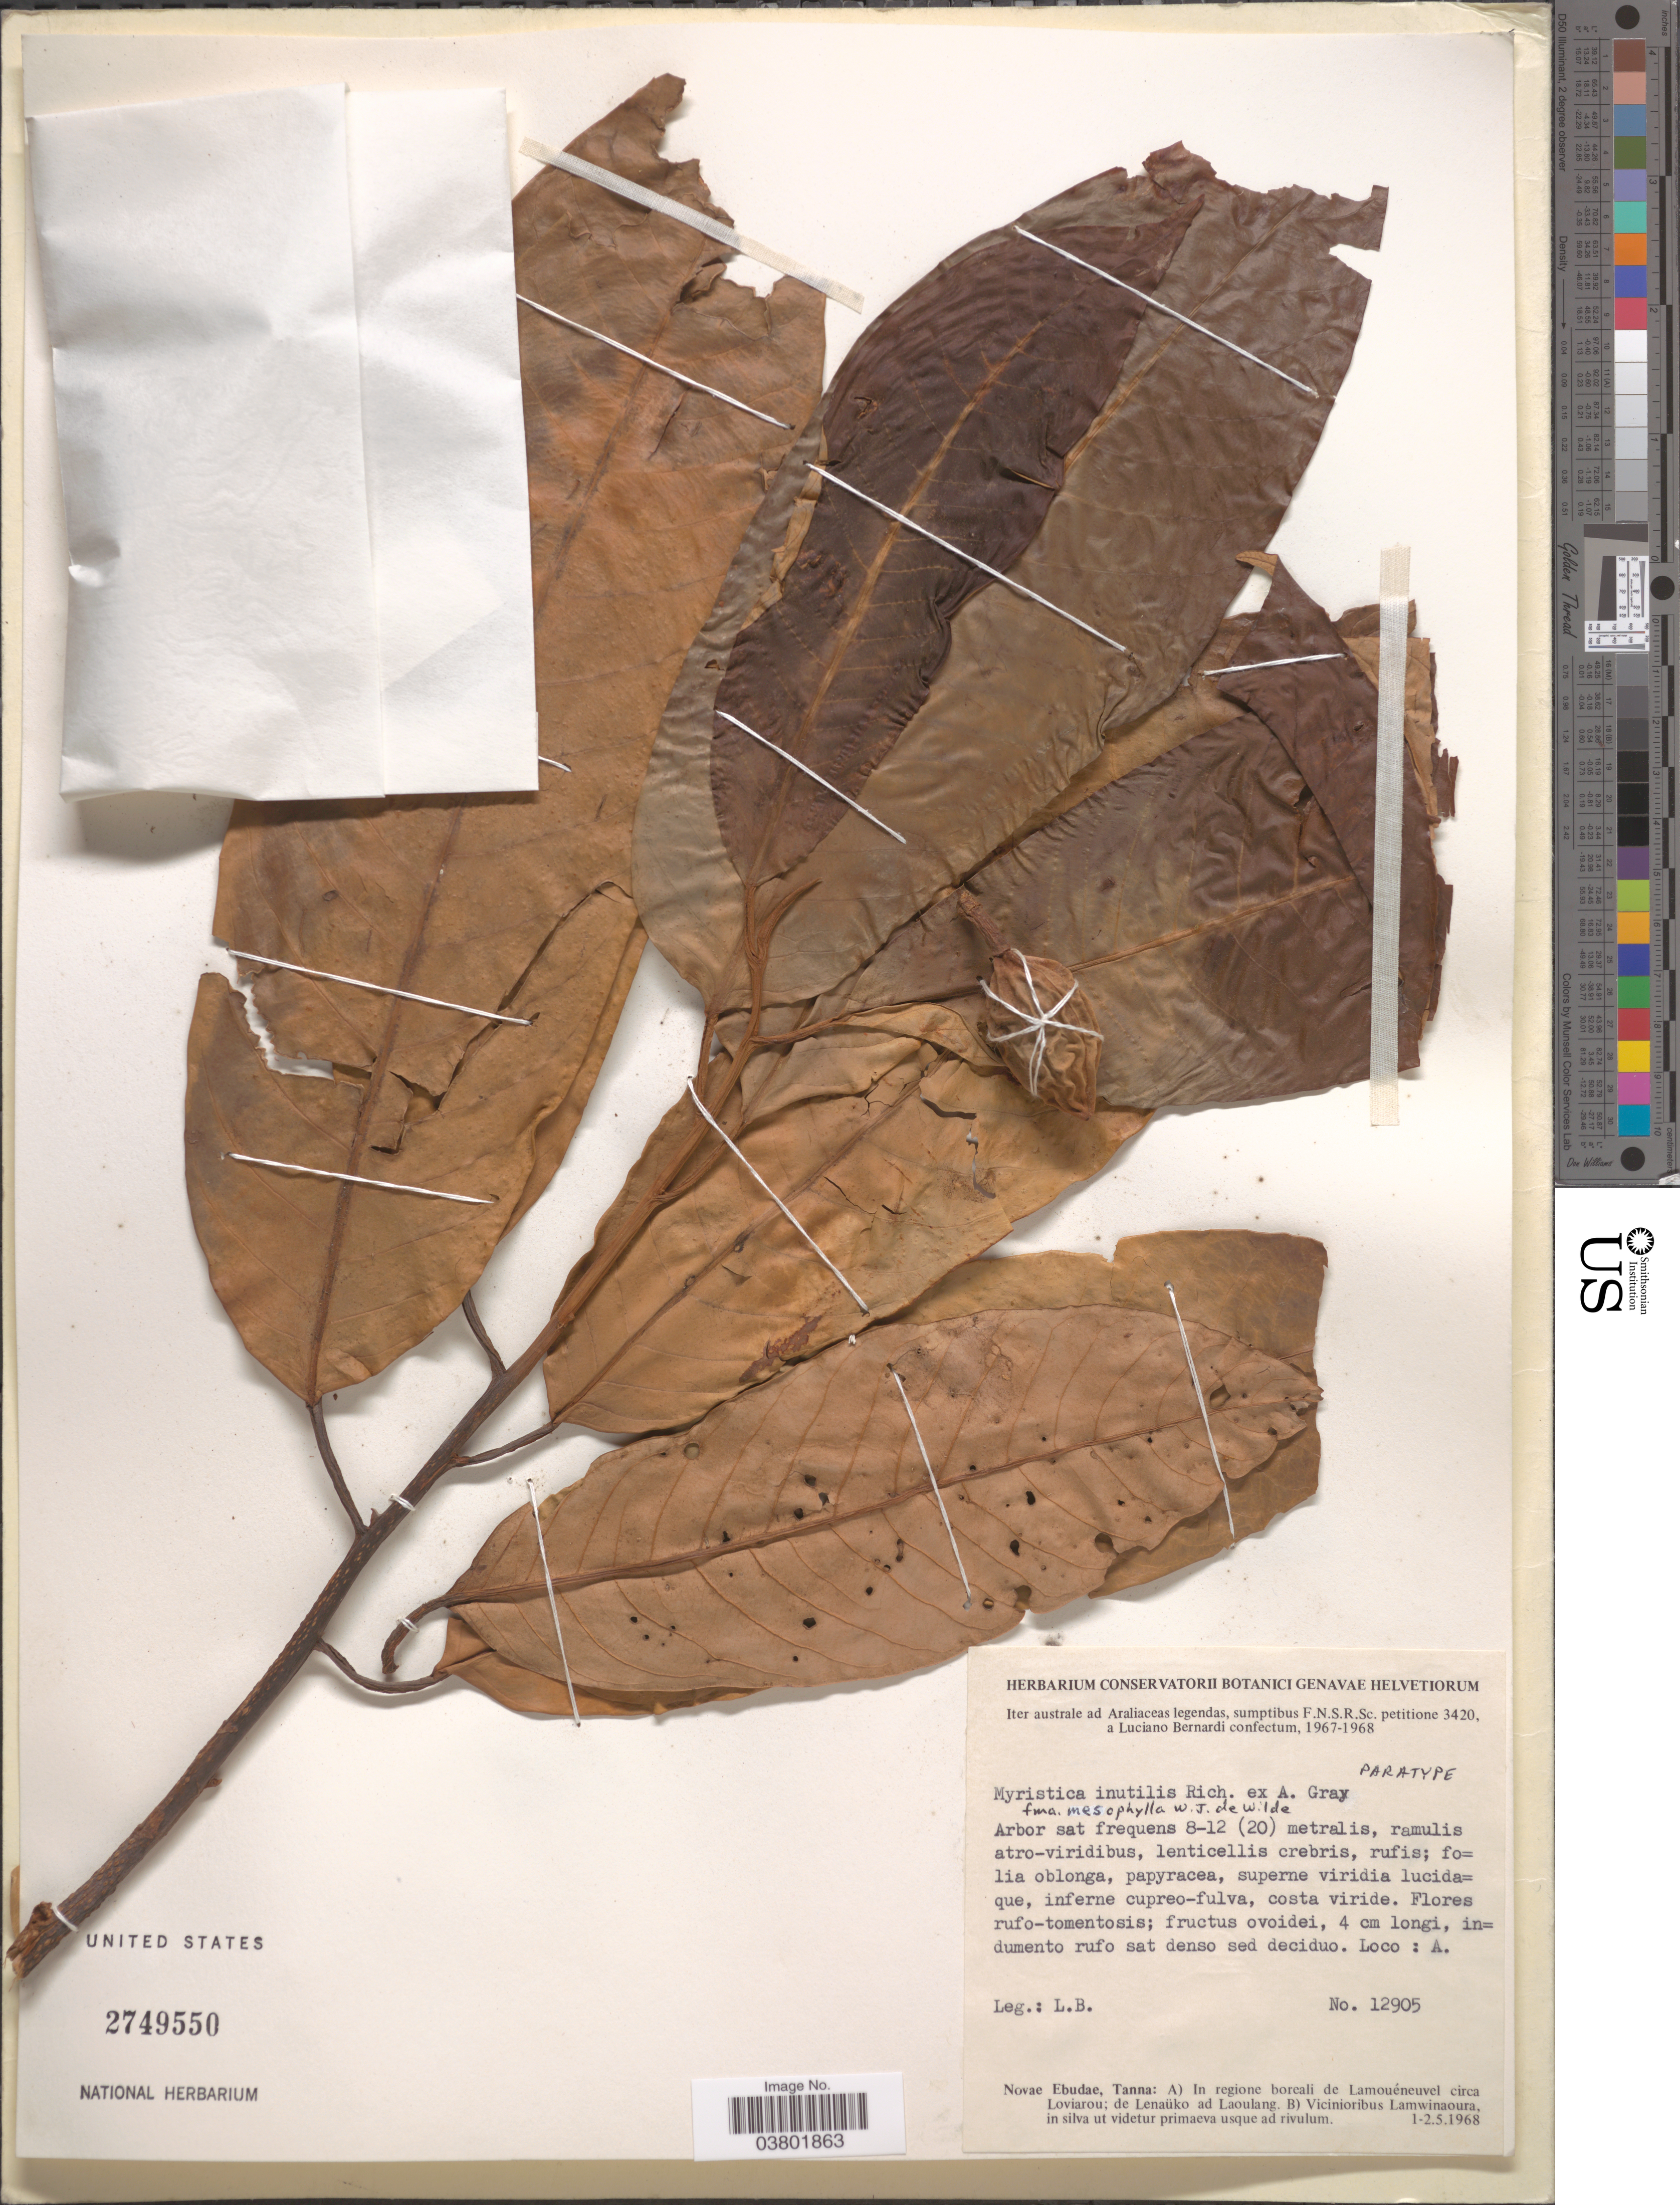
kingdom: Plantae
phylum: Tracheophyta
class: Magnoliopsida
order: Magnoliales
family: Myristicaceae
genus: Myristica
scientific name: Myristica inutilis f. mesophylla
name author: W.J. de Wilde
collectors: L. Bernardi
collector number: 12905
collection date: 1968-05-01/1968-05-02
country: Vanuatu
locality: Novae Ebudae, Tanna: In regione boreali de Lamouéneuvel circa Loviarou; de Lenaüko ad Laoulang.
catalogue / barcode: US 2749550